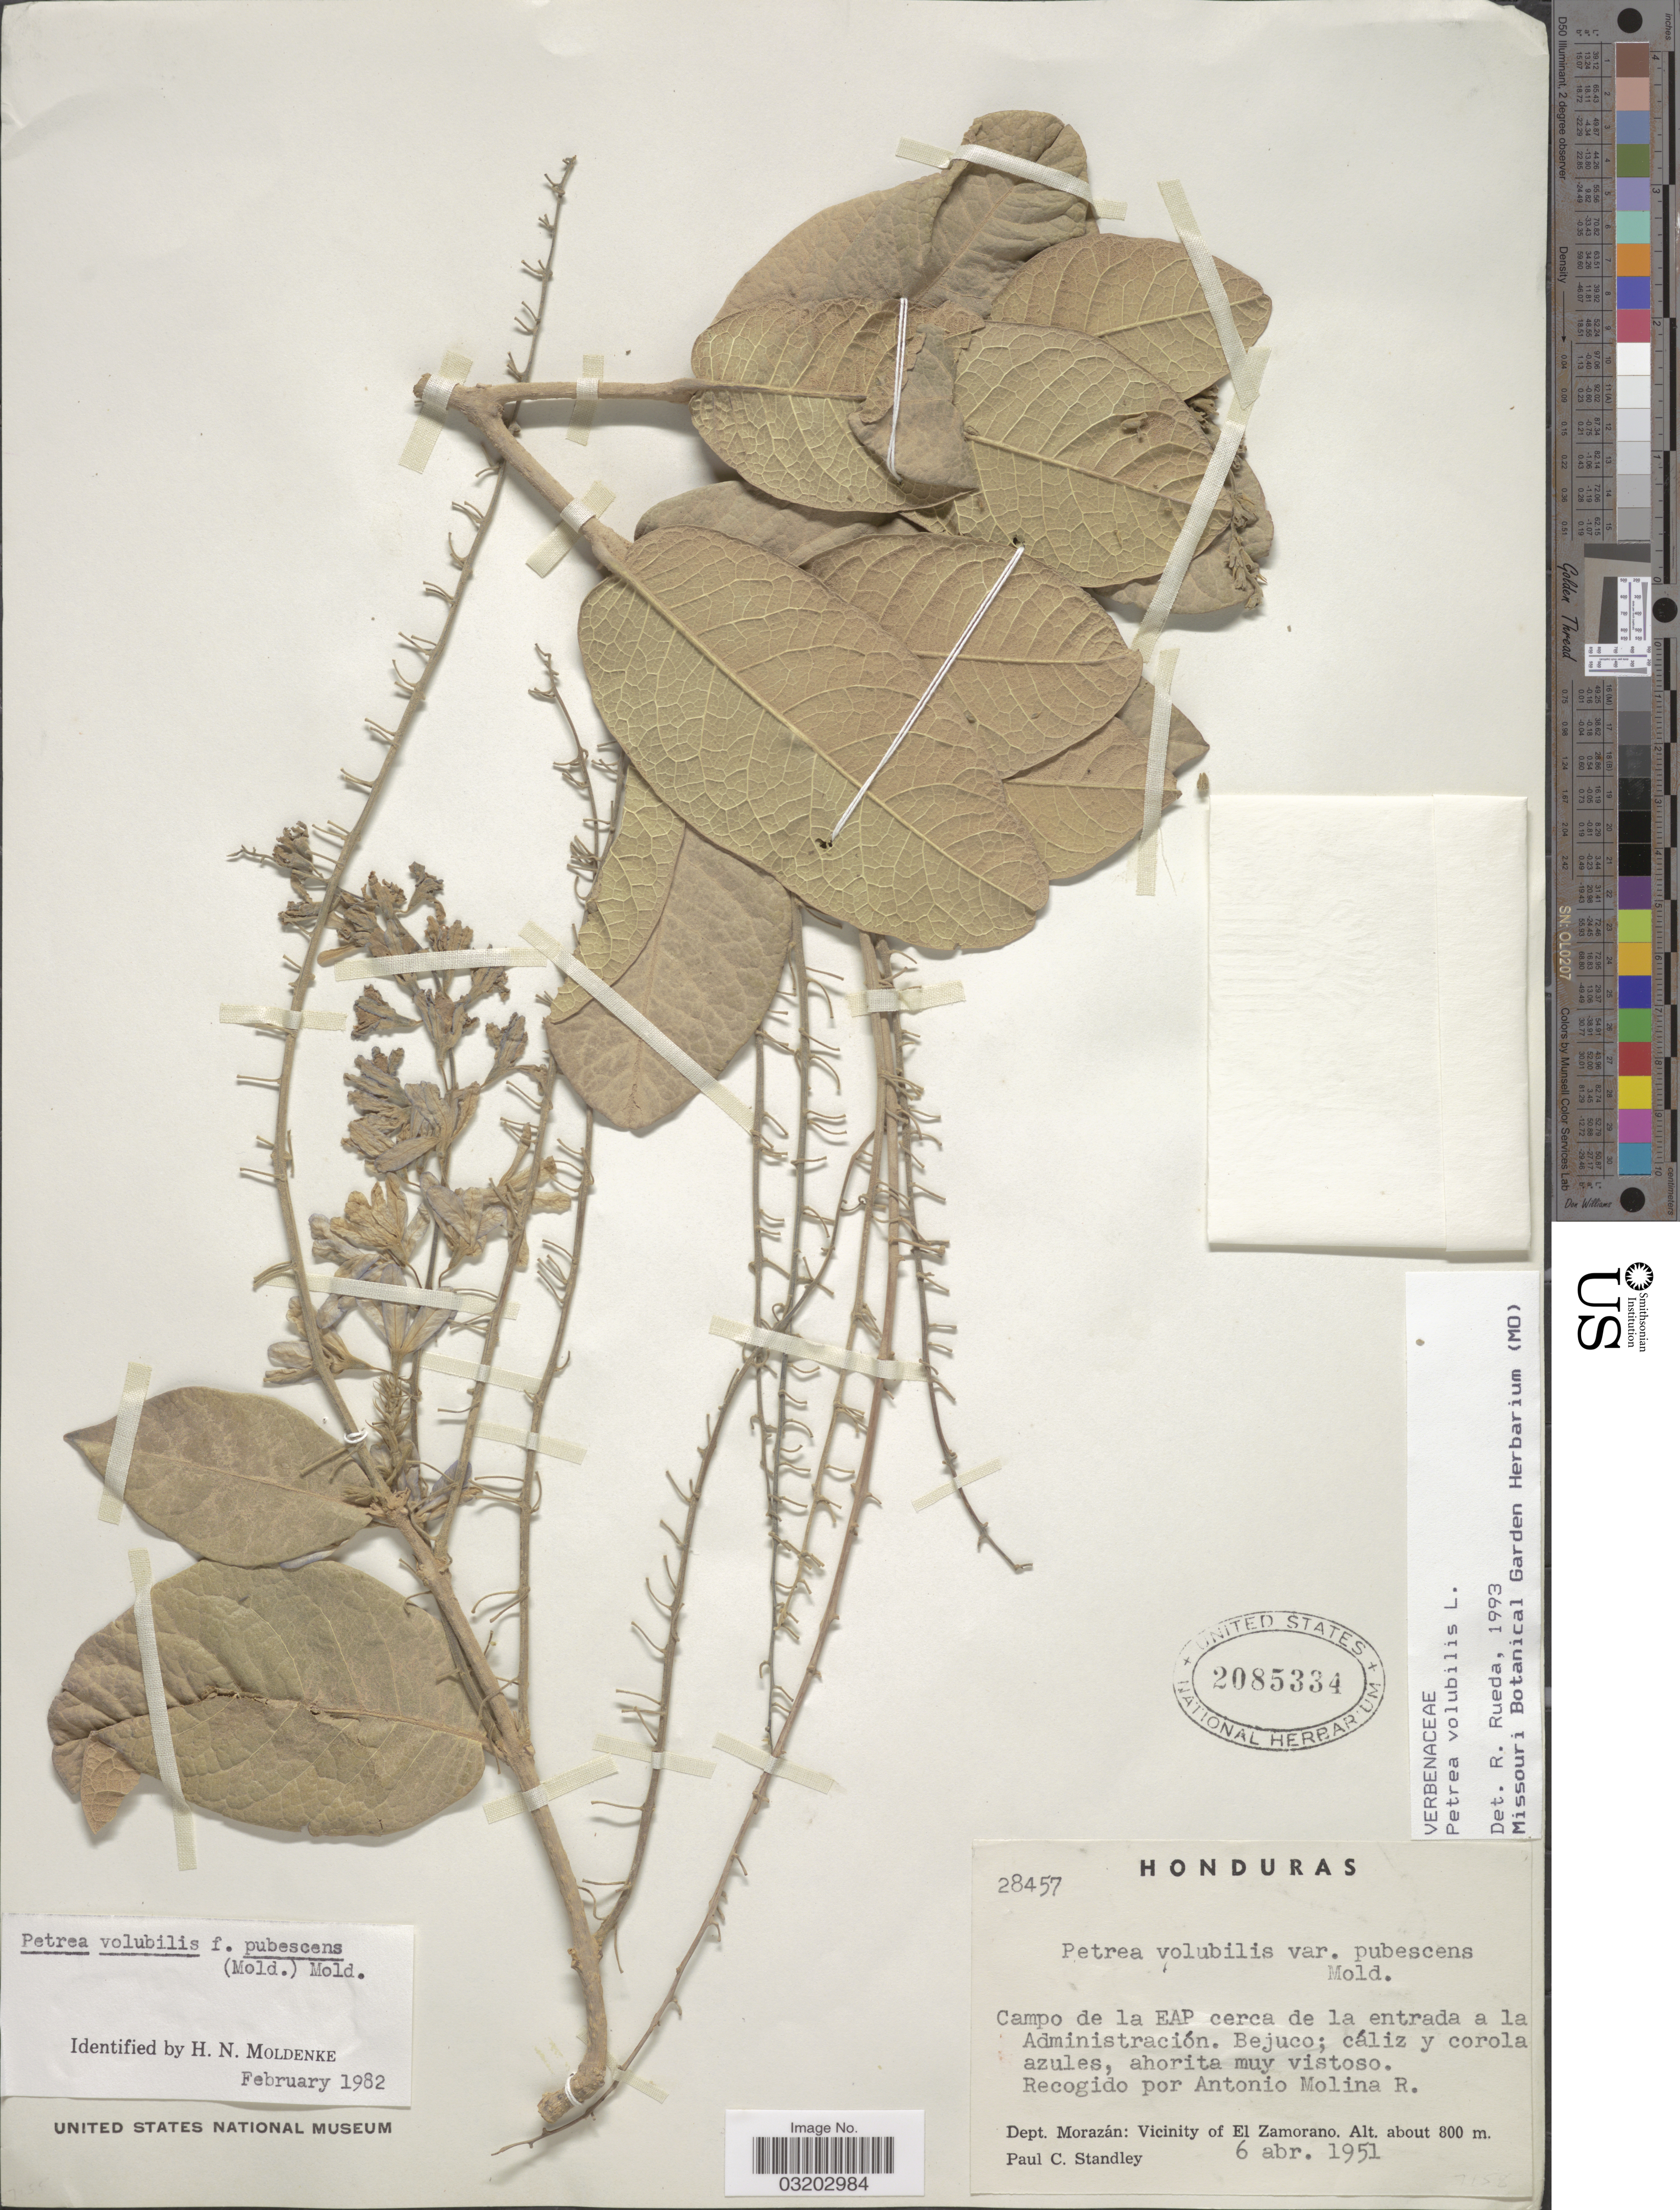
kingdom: Plantae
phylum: Tracheophyta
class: Magnoliopsida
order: Lamiales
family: Verbenaceae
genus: Petrea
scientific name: Petrea volubilis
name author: L.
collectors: P. C. Standley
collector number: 28457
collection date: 1951-04-06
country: Honduras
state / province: Fco. Morazán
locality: Campo de la EAP cerca de la entrada a la Administración. Dept. Morazán: Vicinity of El Zamorano.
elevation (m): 800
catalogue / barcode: US 2085334